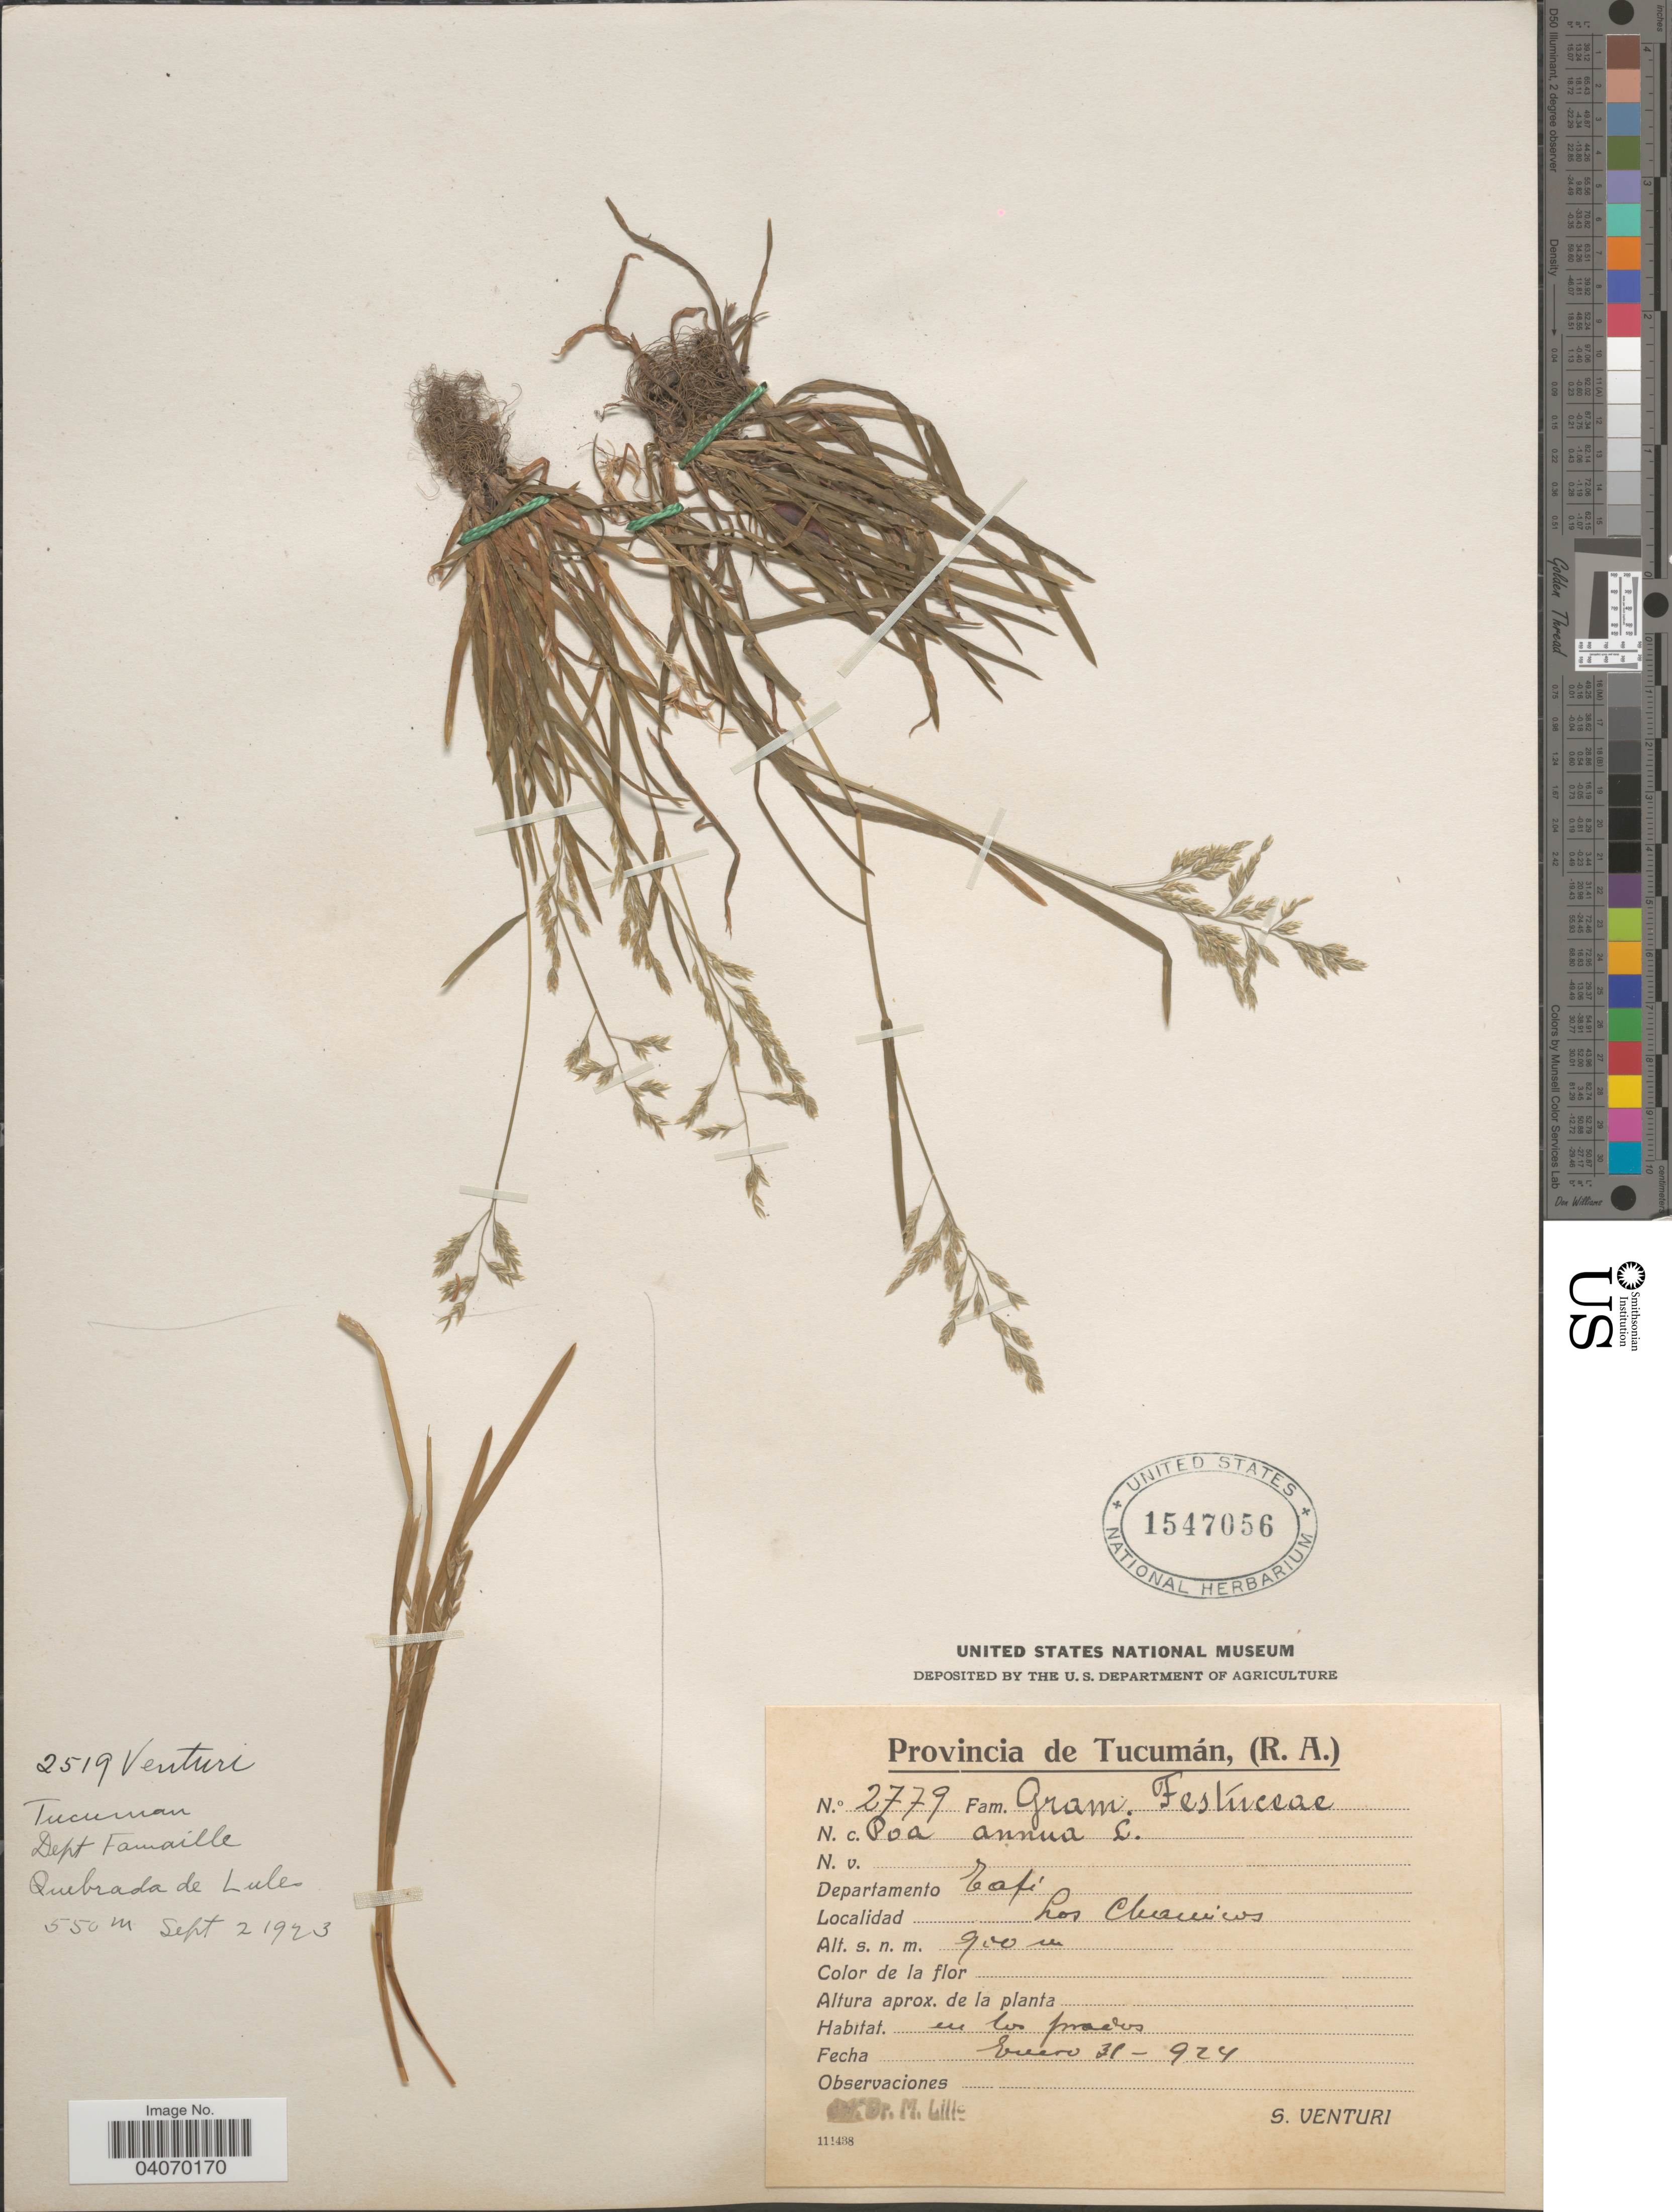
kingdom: Plantae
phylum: Tracheophyta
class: Liliopsida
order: Poales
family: Poaceae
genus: Poa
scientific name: Poa annua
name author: L.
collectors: S. Venturi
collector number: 2779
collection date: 1924-01-31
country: Argentina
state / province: Tucuman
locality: Departamento Tafi. Los Chamicos.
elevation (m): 900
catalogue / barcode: US 1547056